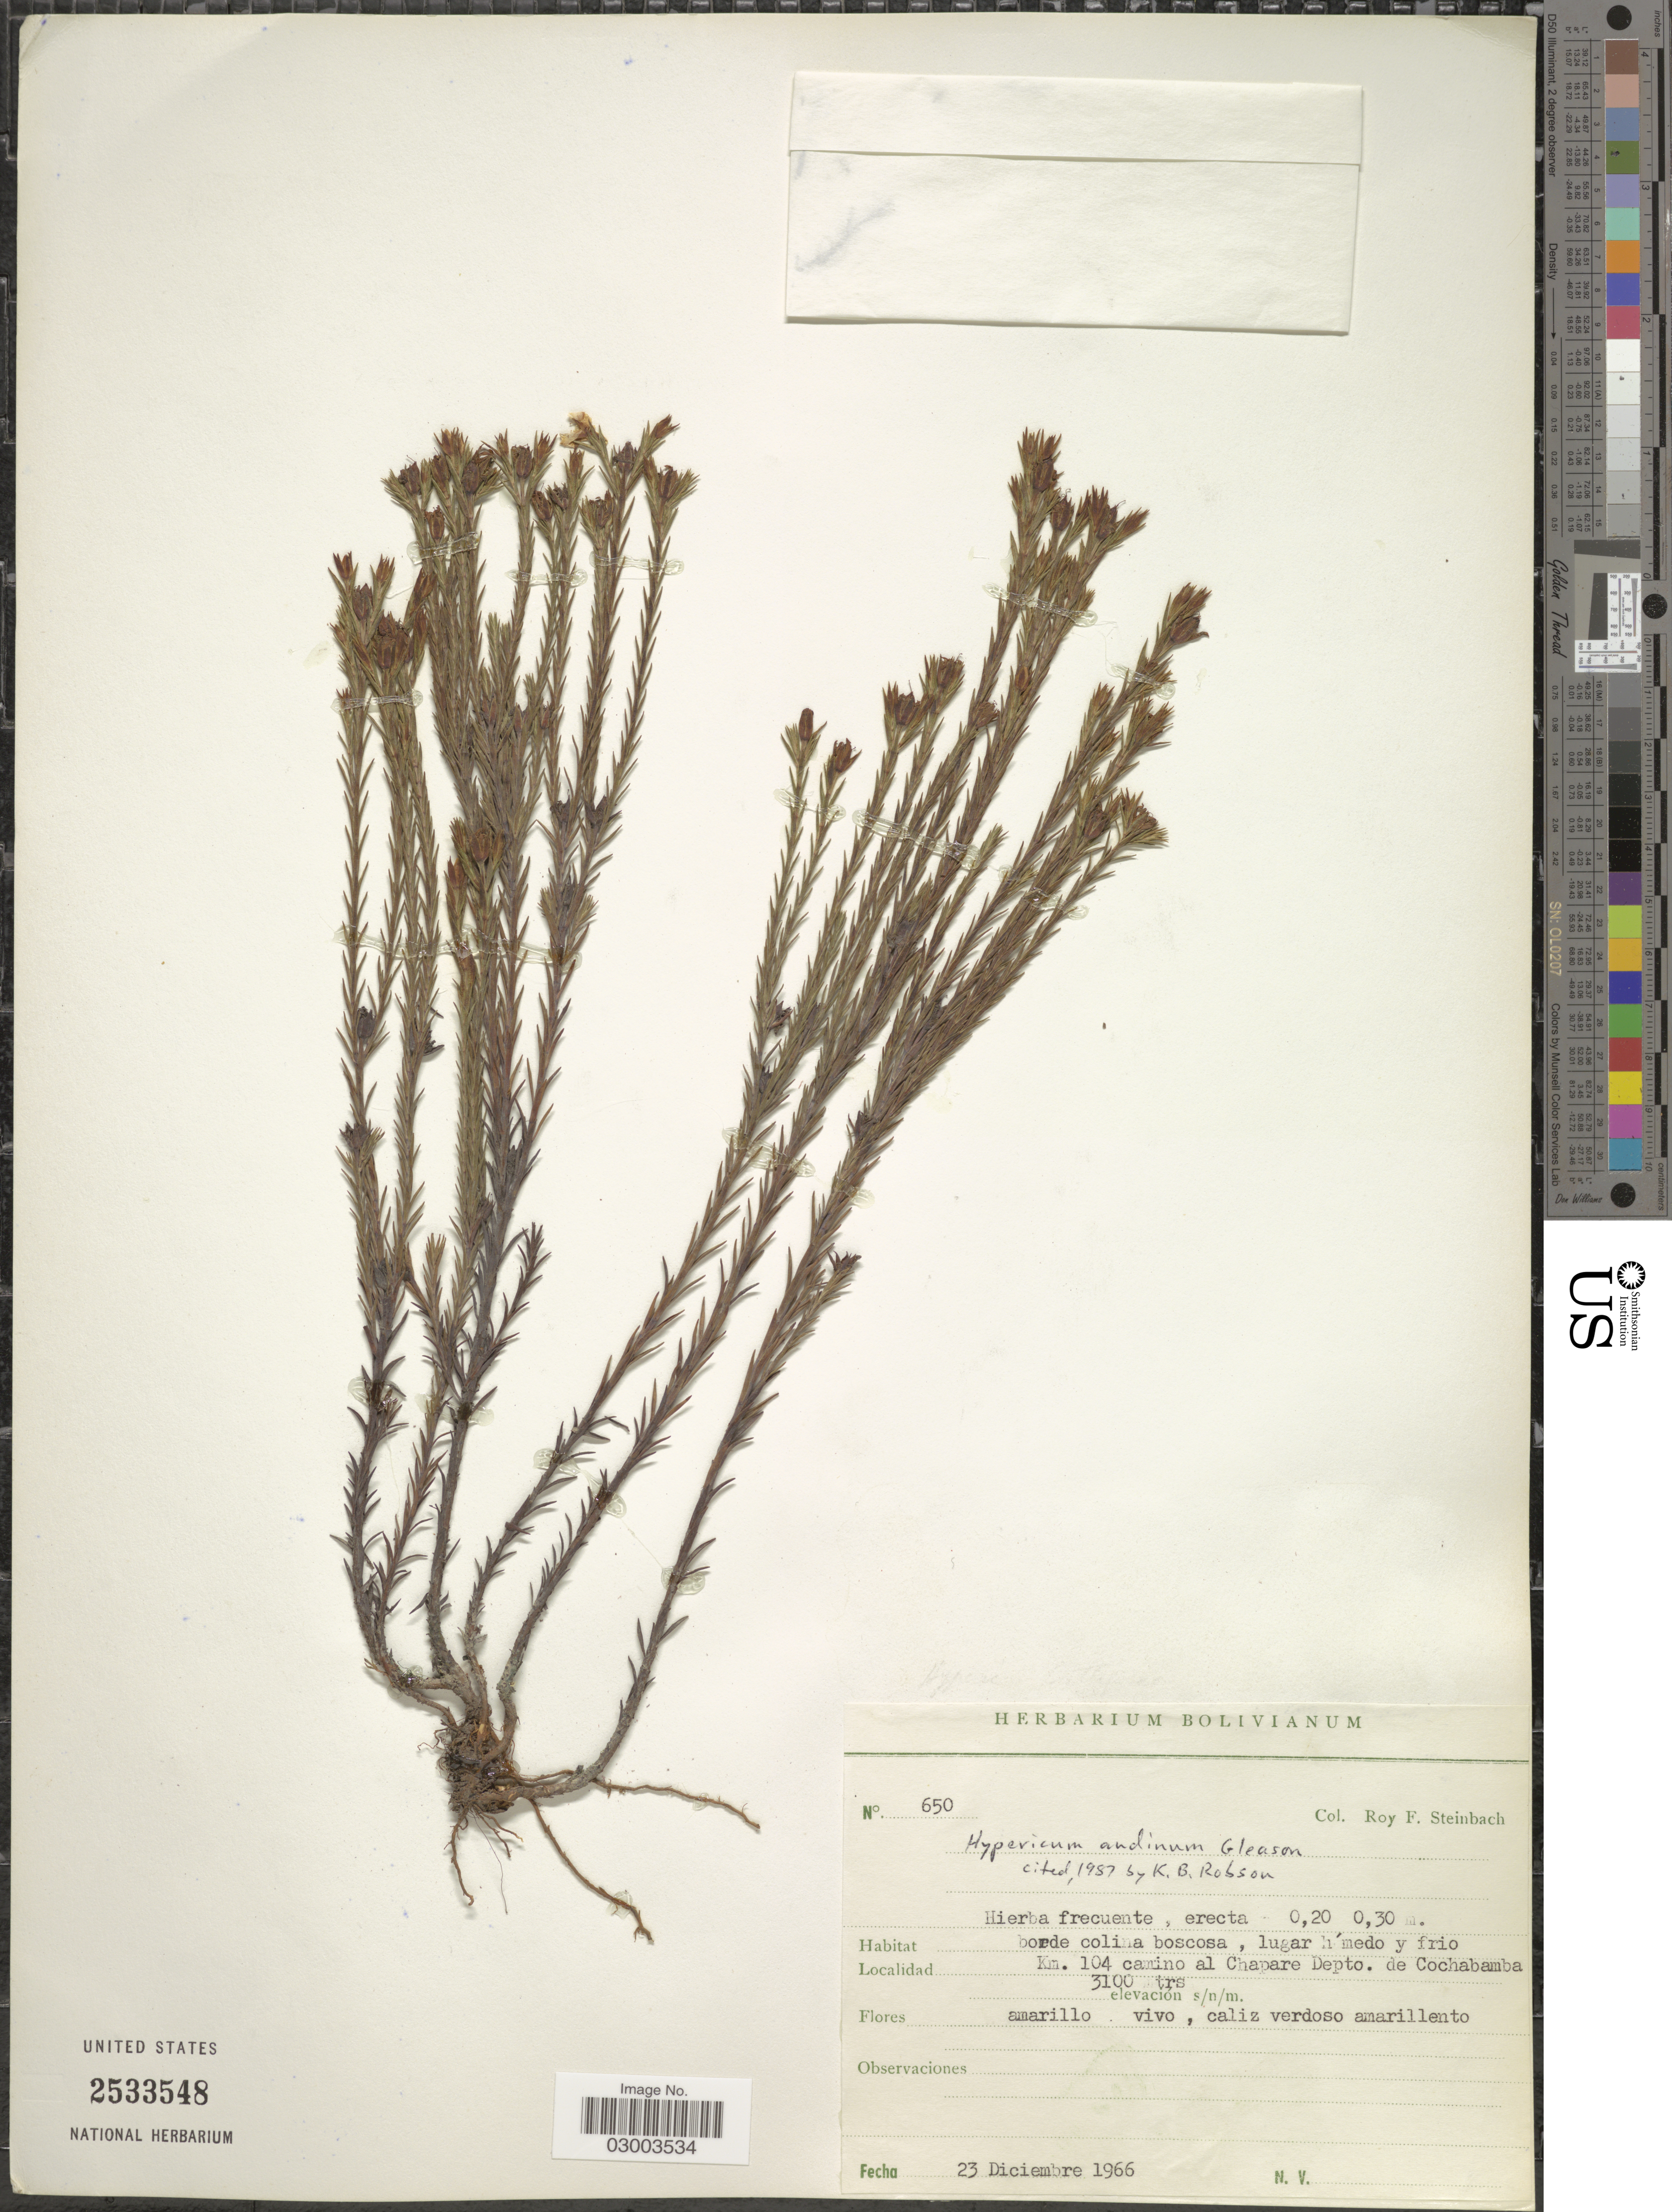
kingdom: Plantae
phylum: Tracheophyta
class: Magnoliopsida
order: Malpighiales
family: Hypericaceae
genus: Hypericum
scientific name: Hypericum andinum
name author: Gleason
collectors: R. F. Steinbach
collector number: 650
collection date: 1966-12-23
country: Bolivia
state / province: Cochabamba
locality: Km. 104 camino al Chapare Dept. de Cochabamba.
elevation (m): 3100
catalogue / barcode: US 2533548